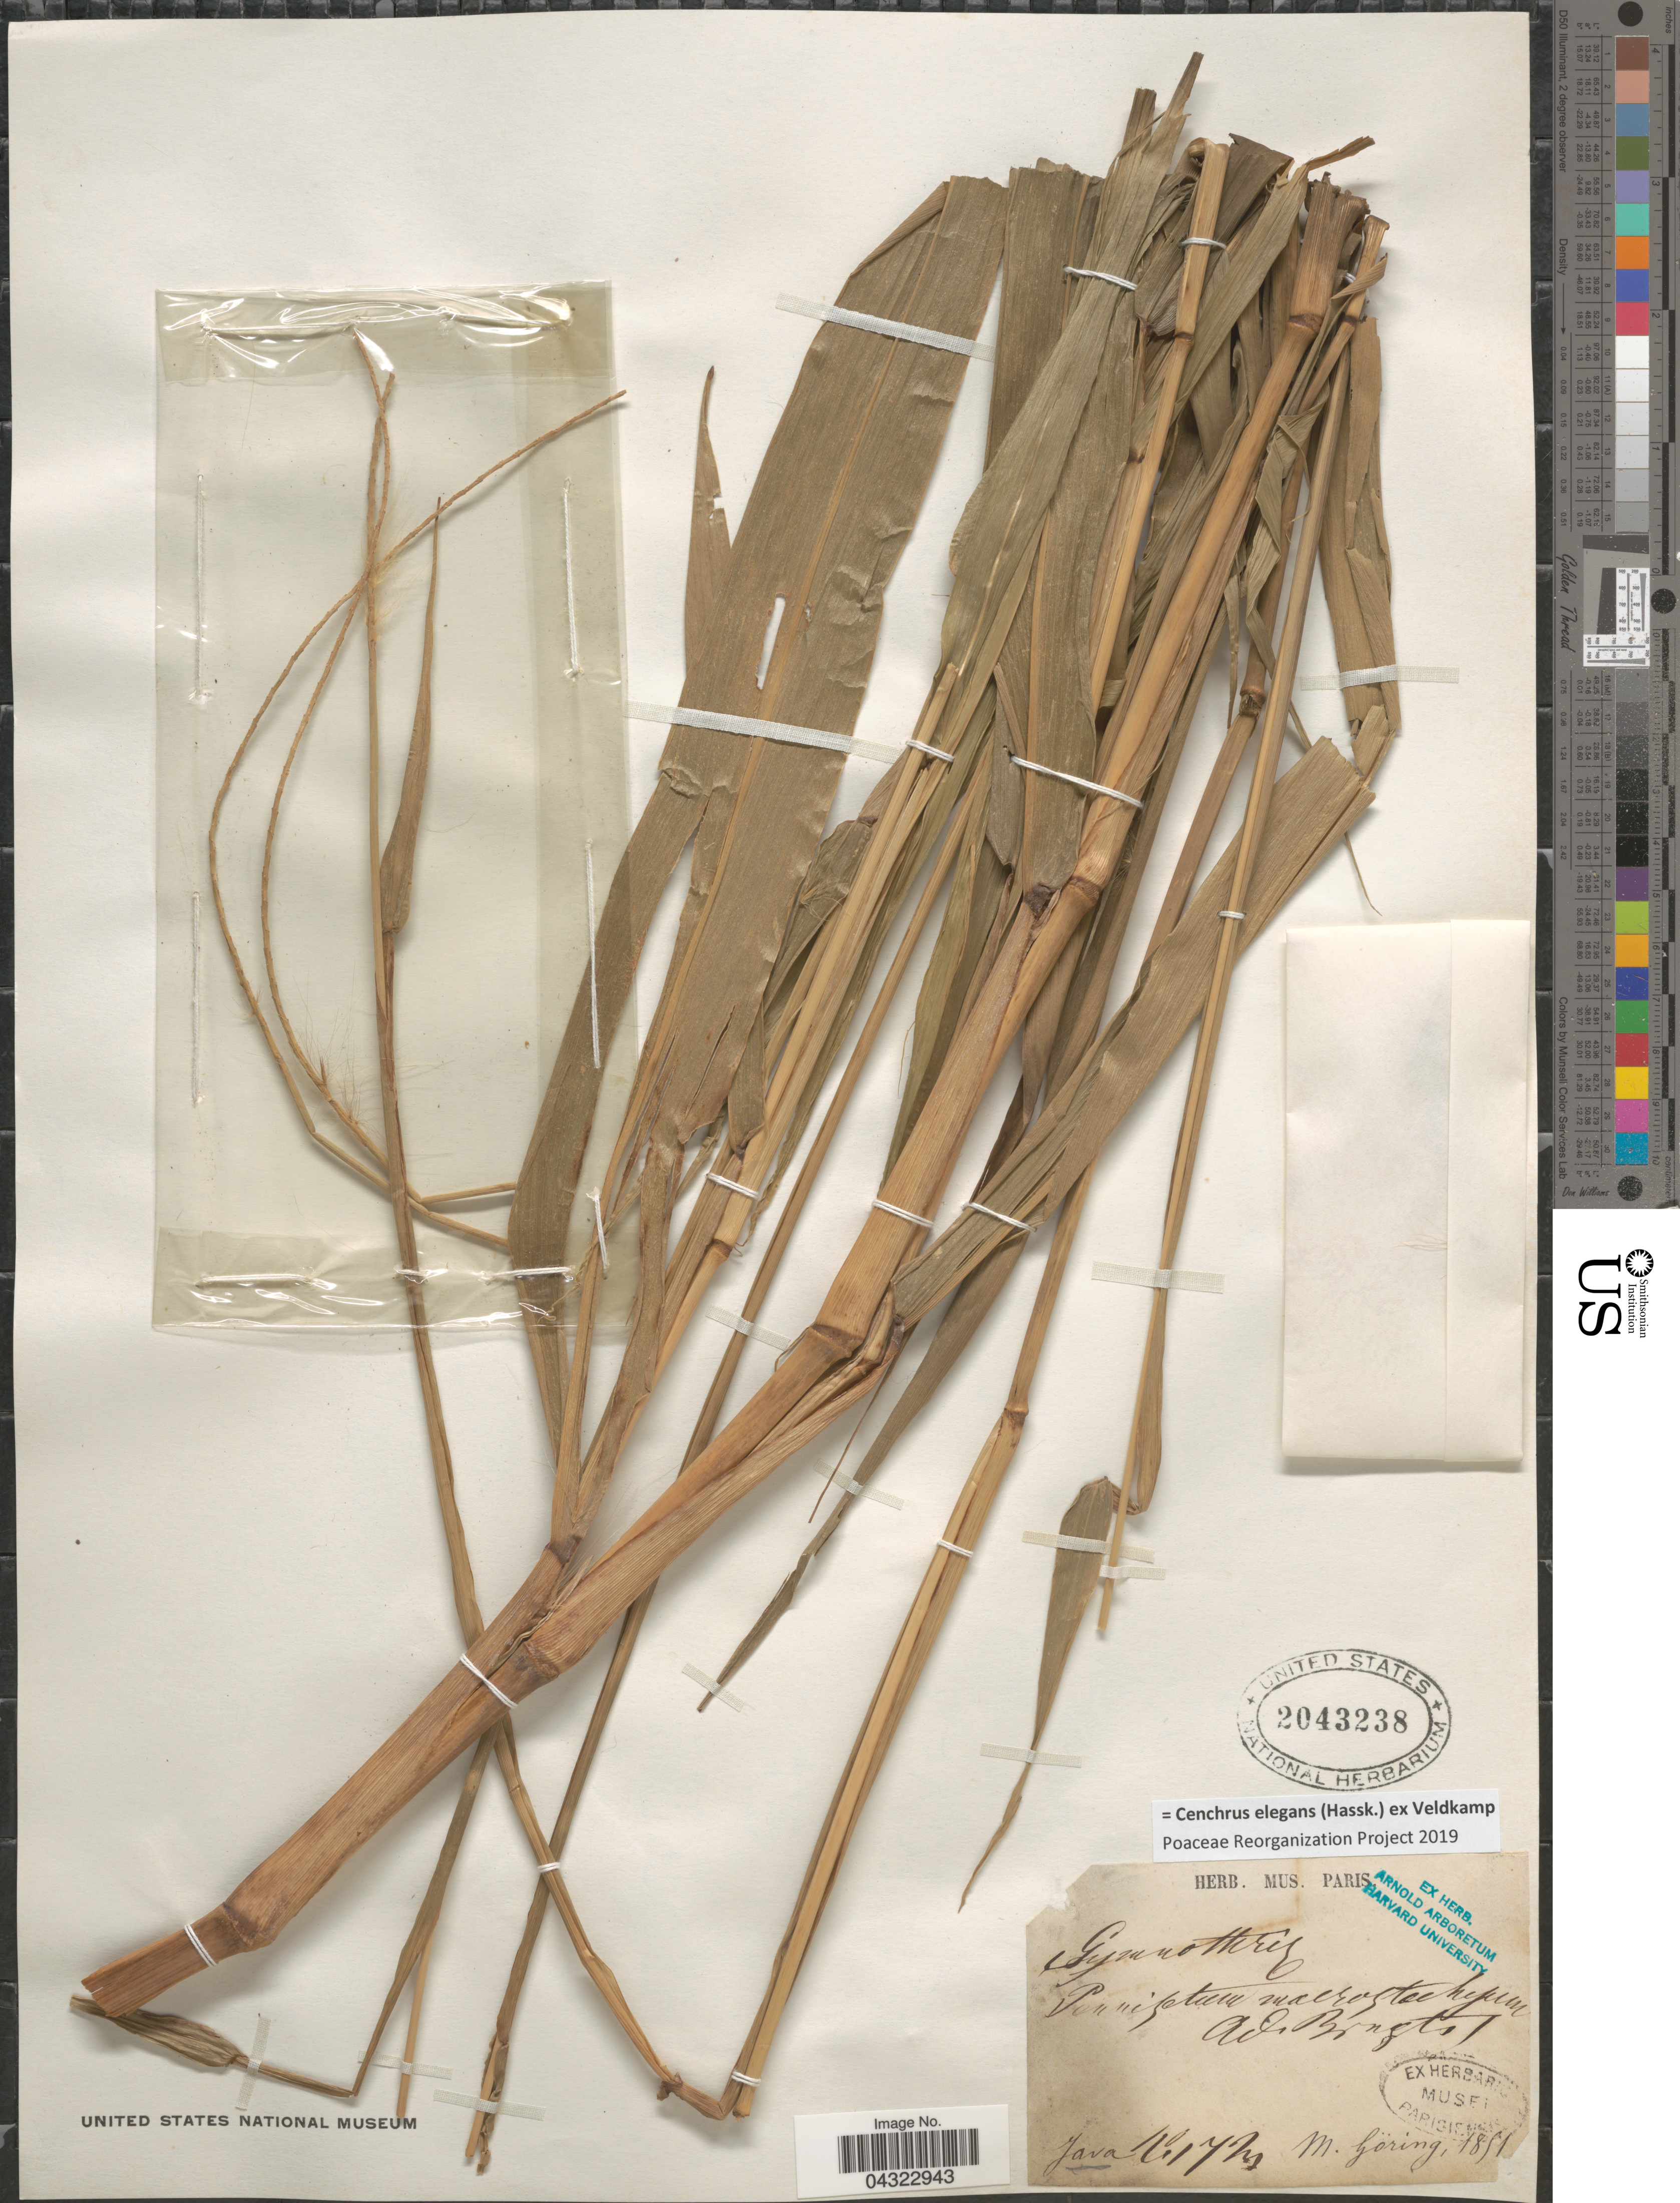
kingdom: Plantae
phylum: Tracheophyta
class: Liliopsida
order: Poales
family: Poaceae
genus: Cenchrus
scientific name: Cenchrus elegans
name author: (Hassk.) Veldkamp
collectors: M. Göring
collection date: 1851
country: Indonesia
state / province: Java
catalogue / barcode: US 2043238